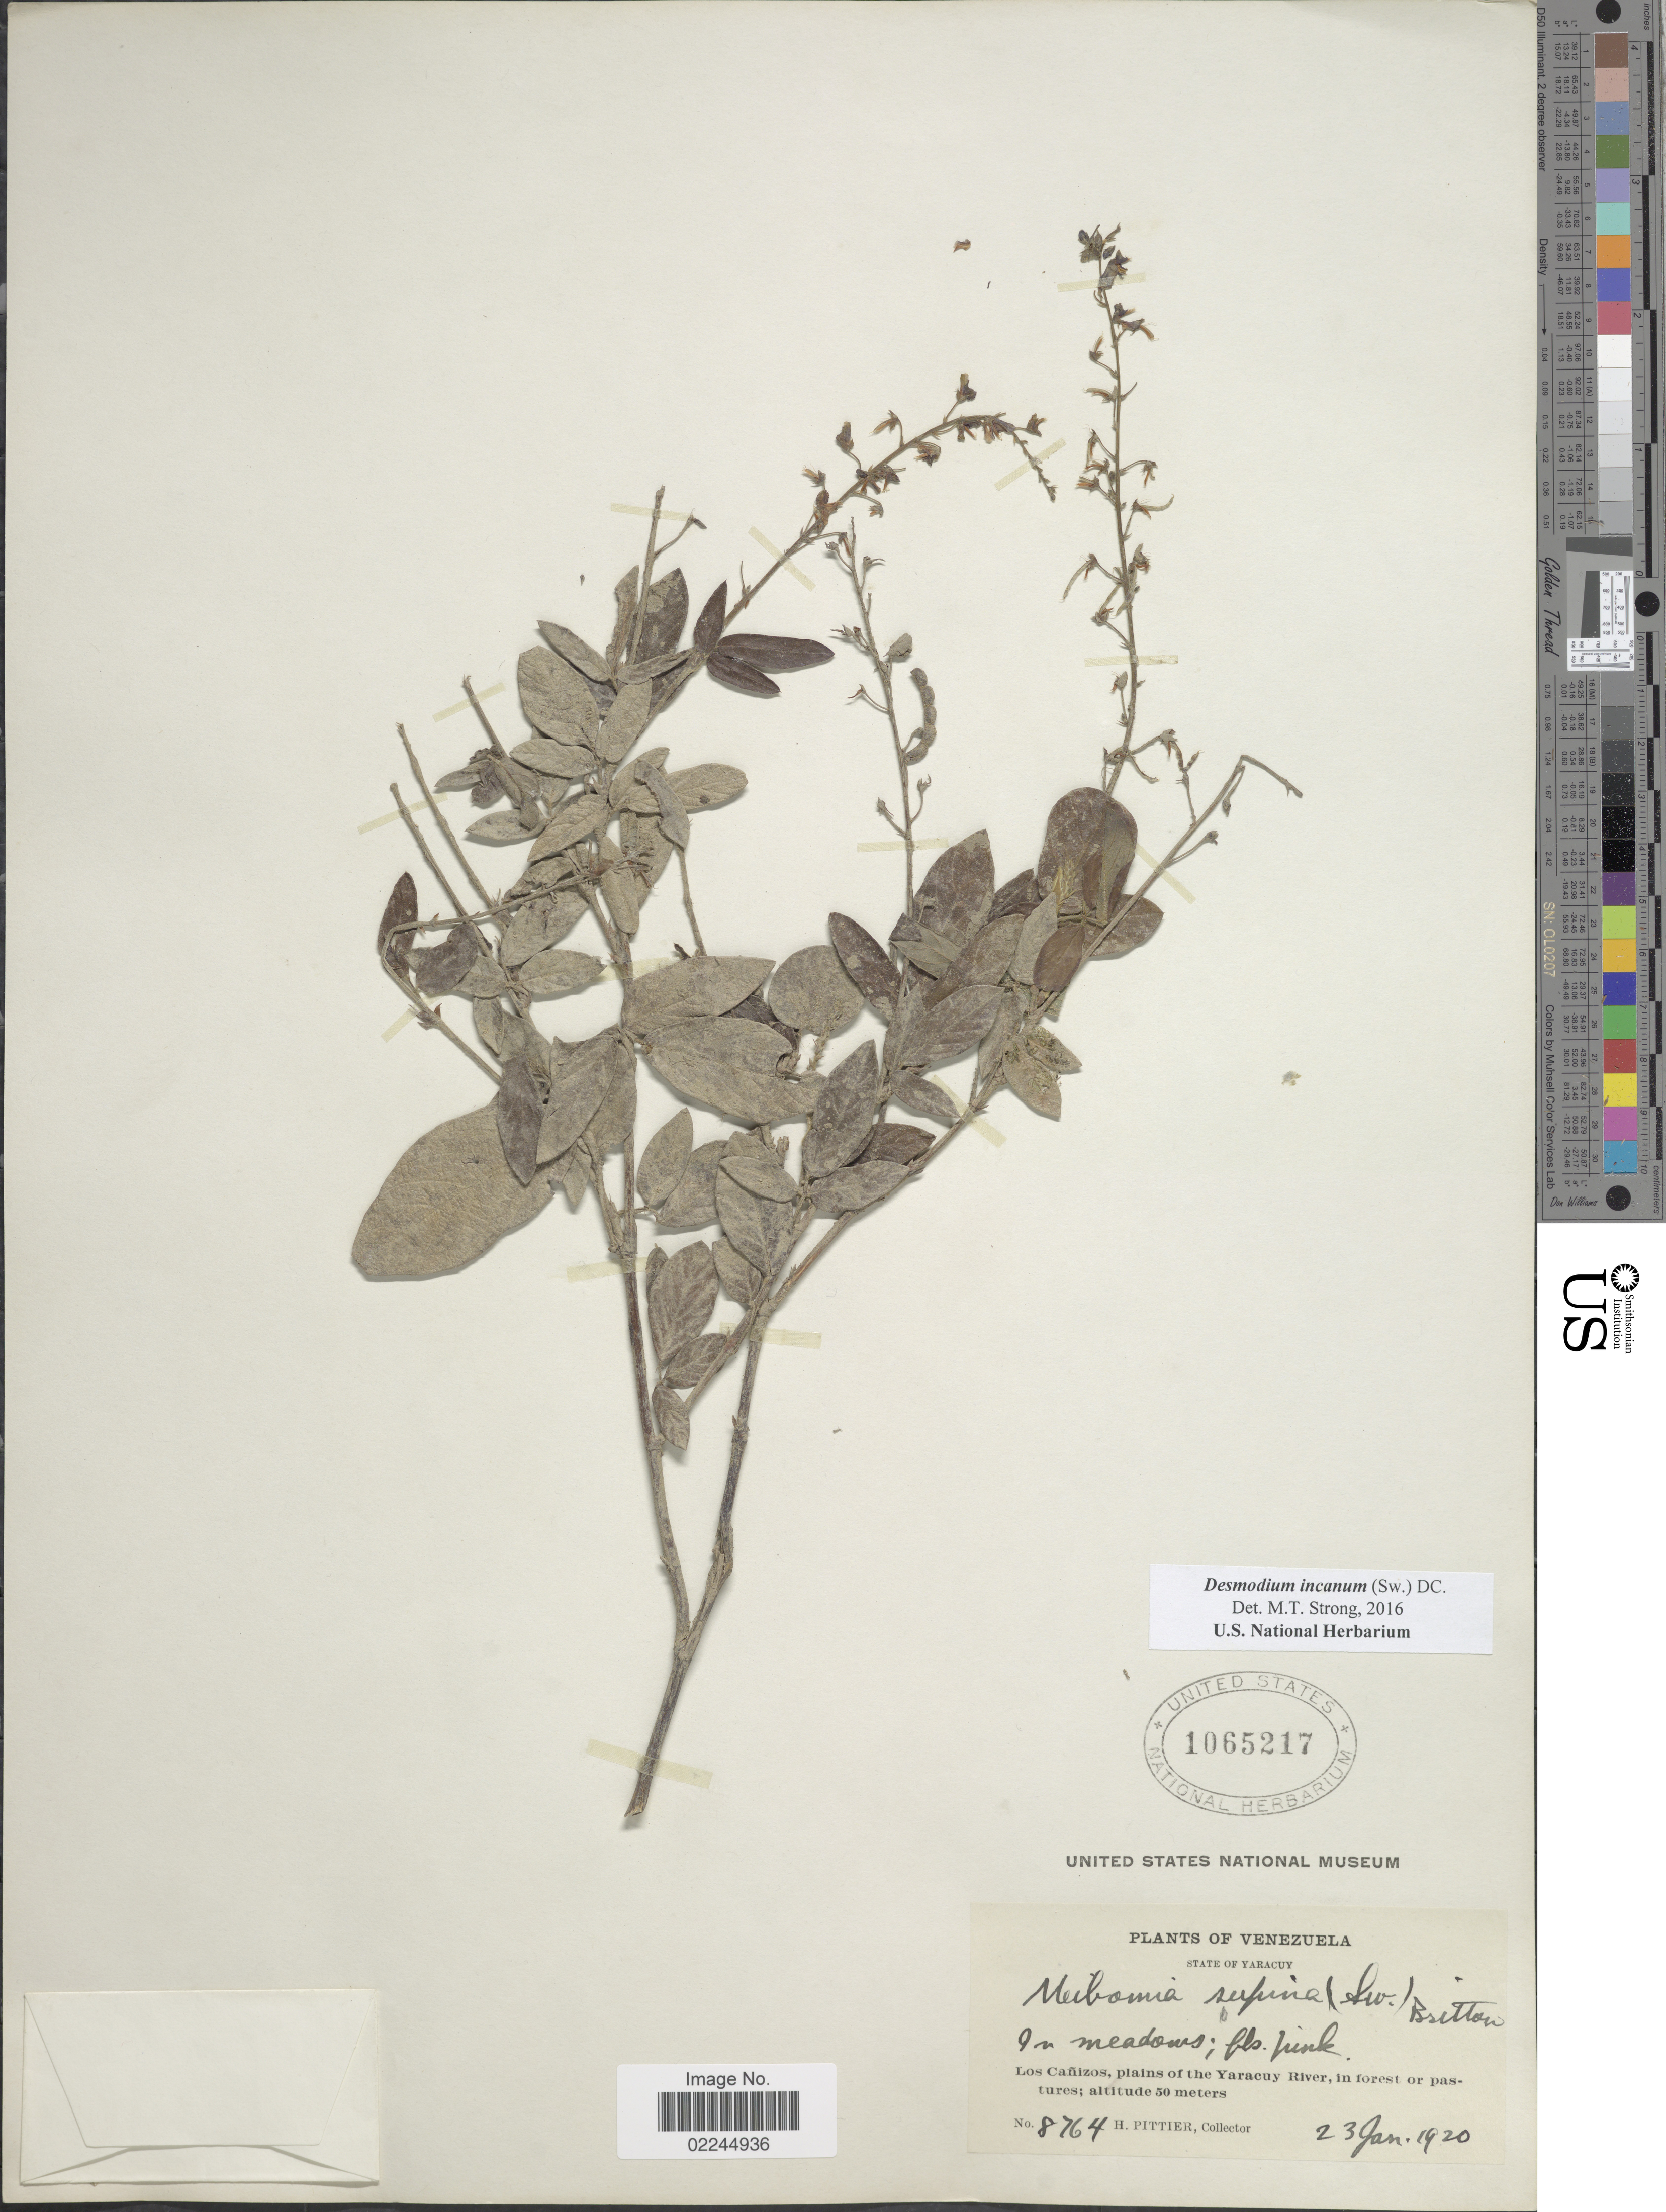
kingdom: Plantae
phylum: Tracheophyta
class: Magnoliopsida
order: Fabales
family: Fabaceae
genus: Desmodium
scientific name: Desmodium incanum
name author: (Sw.) DC.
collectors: H. F. Pittier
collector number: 8764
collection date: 1920-01-23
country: Venezuela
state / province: Yaracuy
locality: Los Canizos, plains of the Yaracuy River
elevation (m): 50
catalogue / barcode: US 1065217